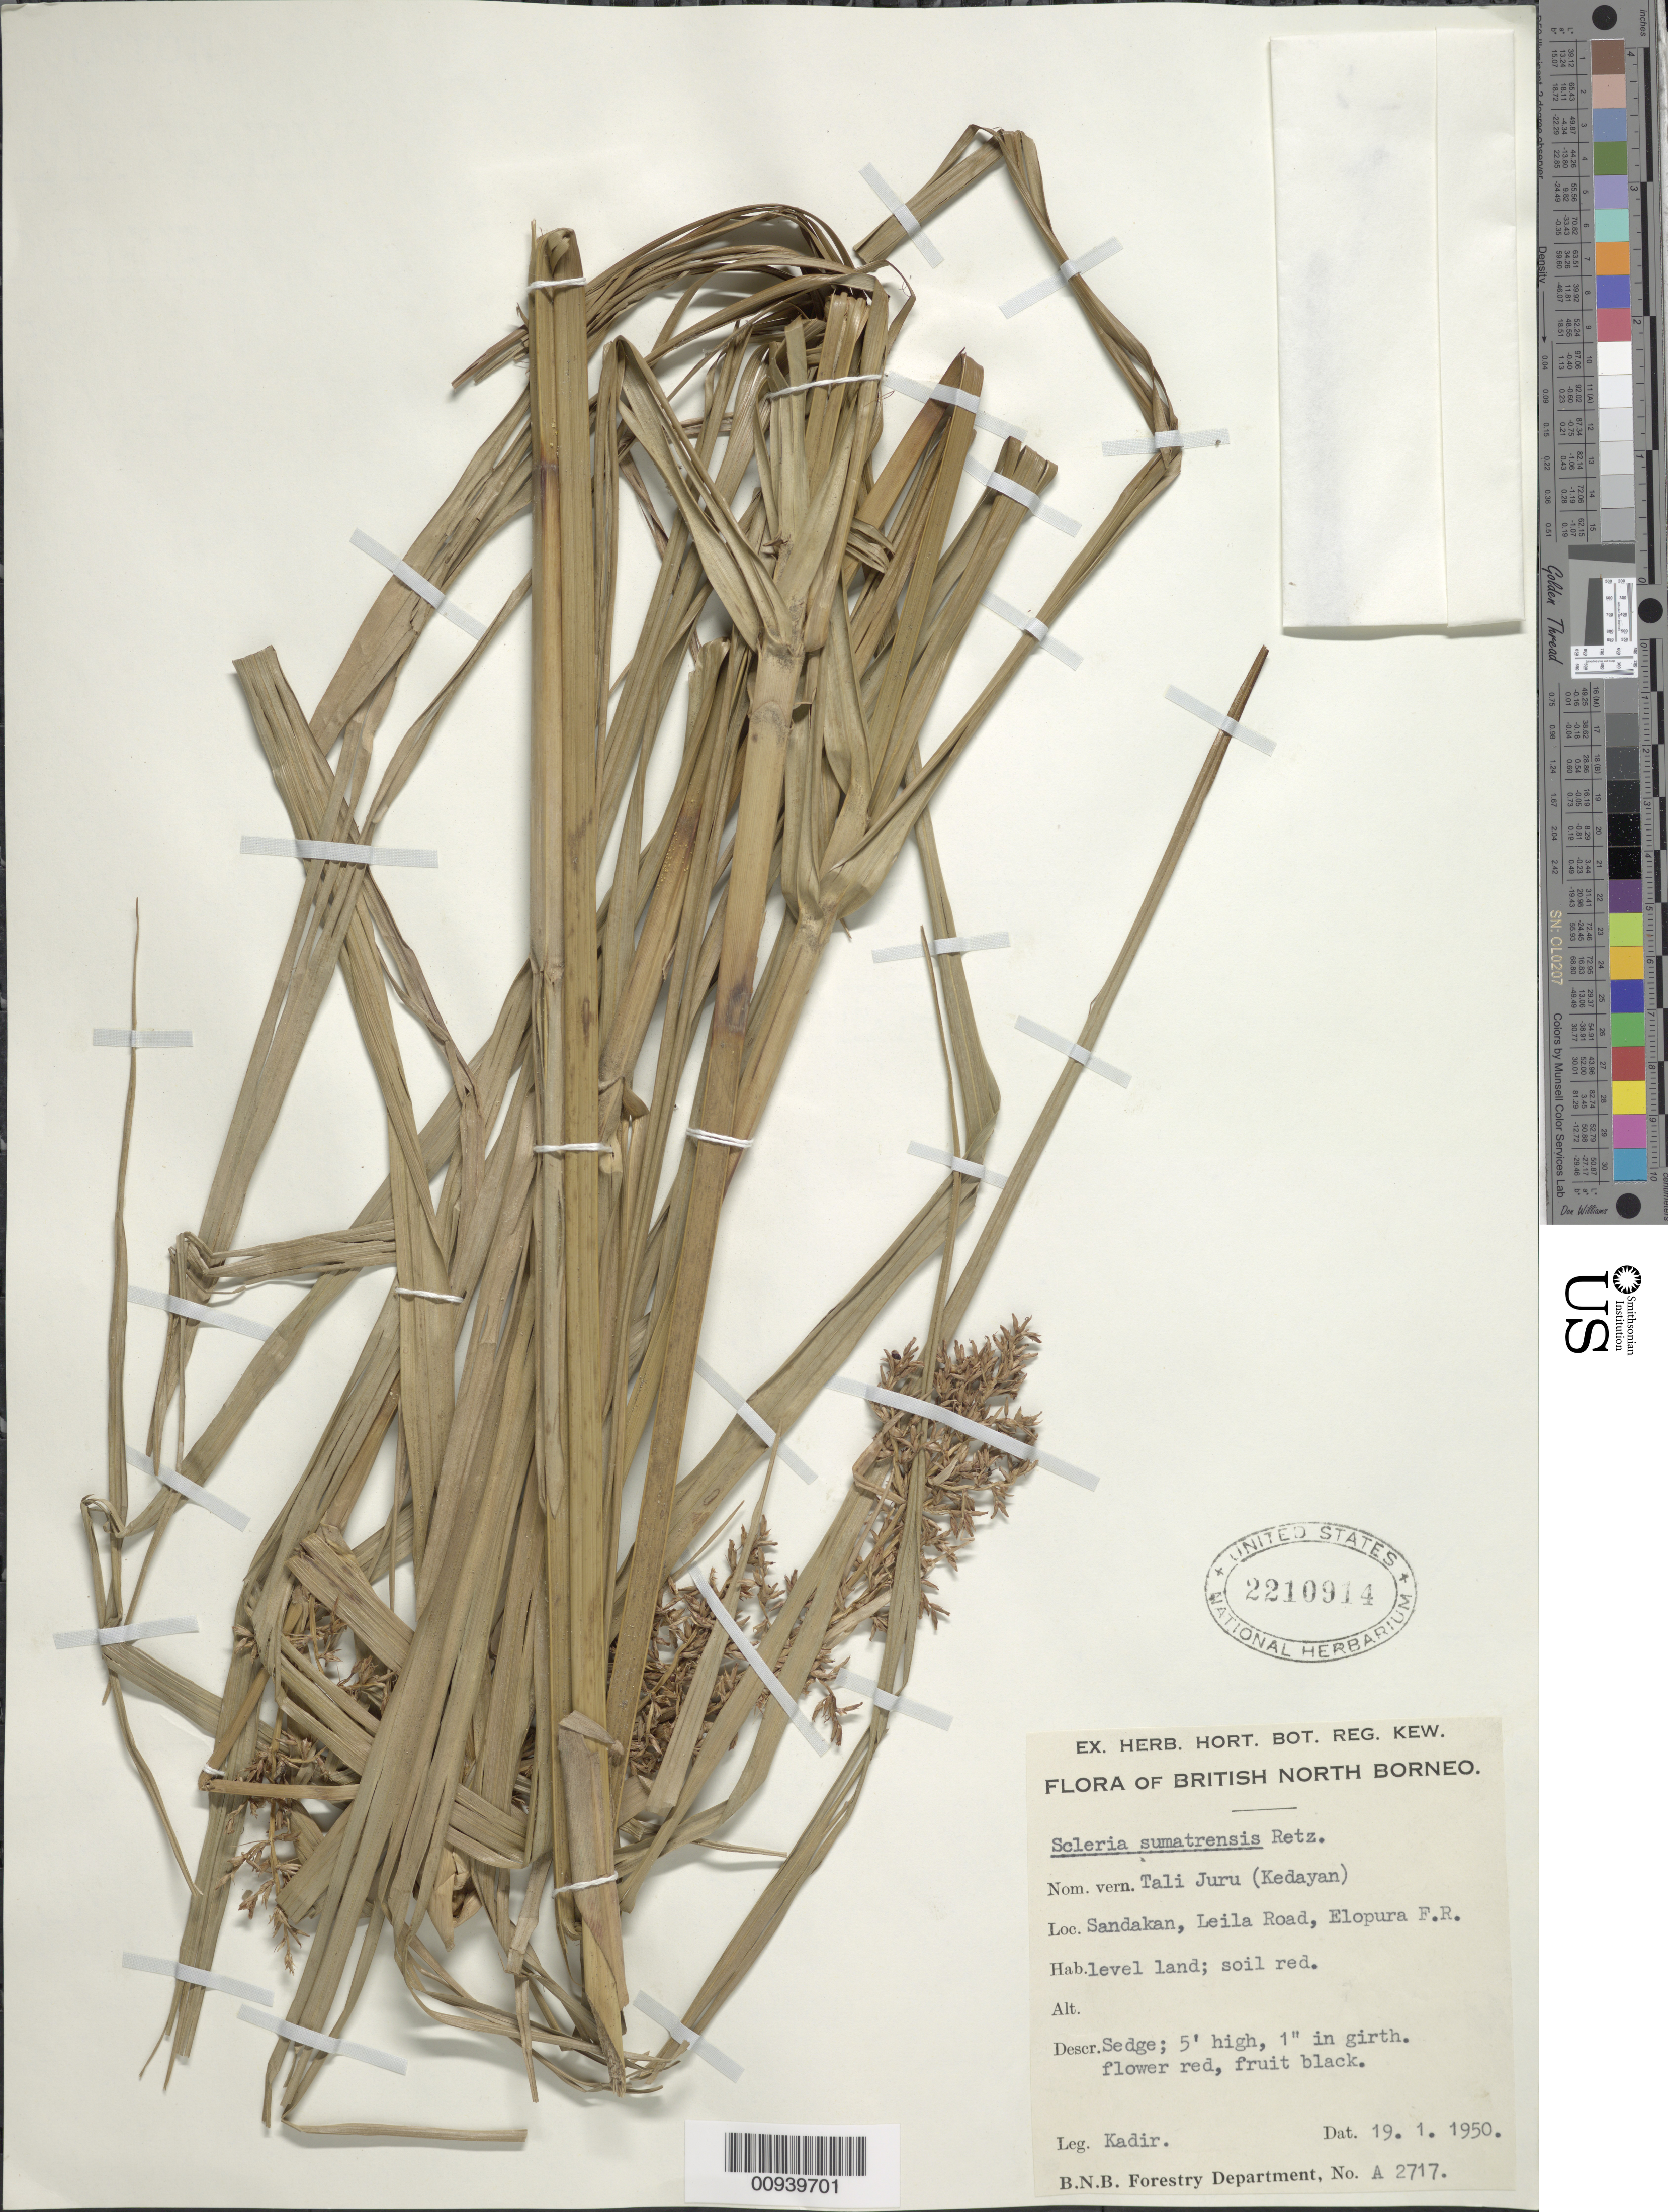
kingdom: Plantae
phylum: Tracheophyta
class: Liliopsida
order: Poales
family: Cyperaceae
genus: Scleria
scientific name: Scleria sumatrensis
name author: Retz.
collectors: Kadir Bin Abdul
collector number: A 2717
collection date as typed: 19 Jan 1950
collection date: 1950-01-19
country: Indonesia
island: Borneo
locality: Sandakan, Leila Road, Elopura F.R.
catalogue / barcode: US 2210914